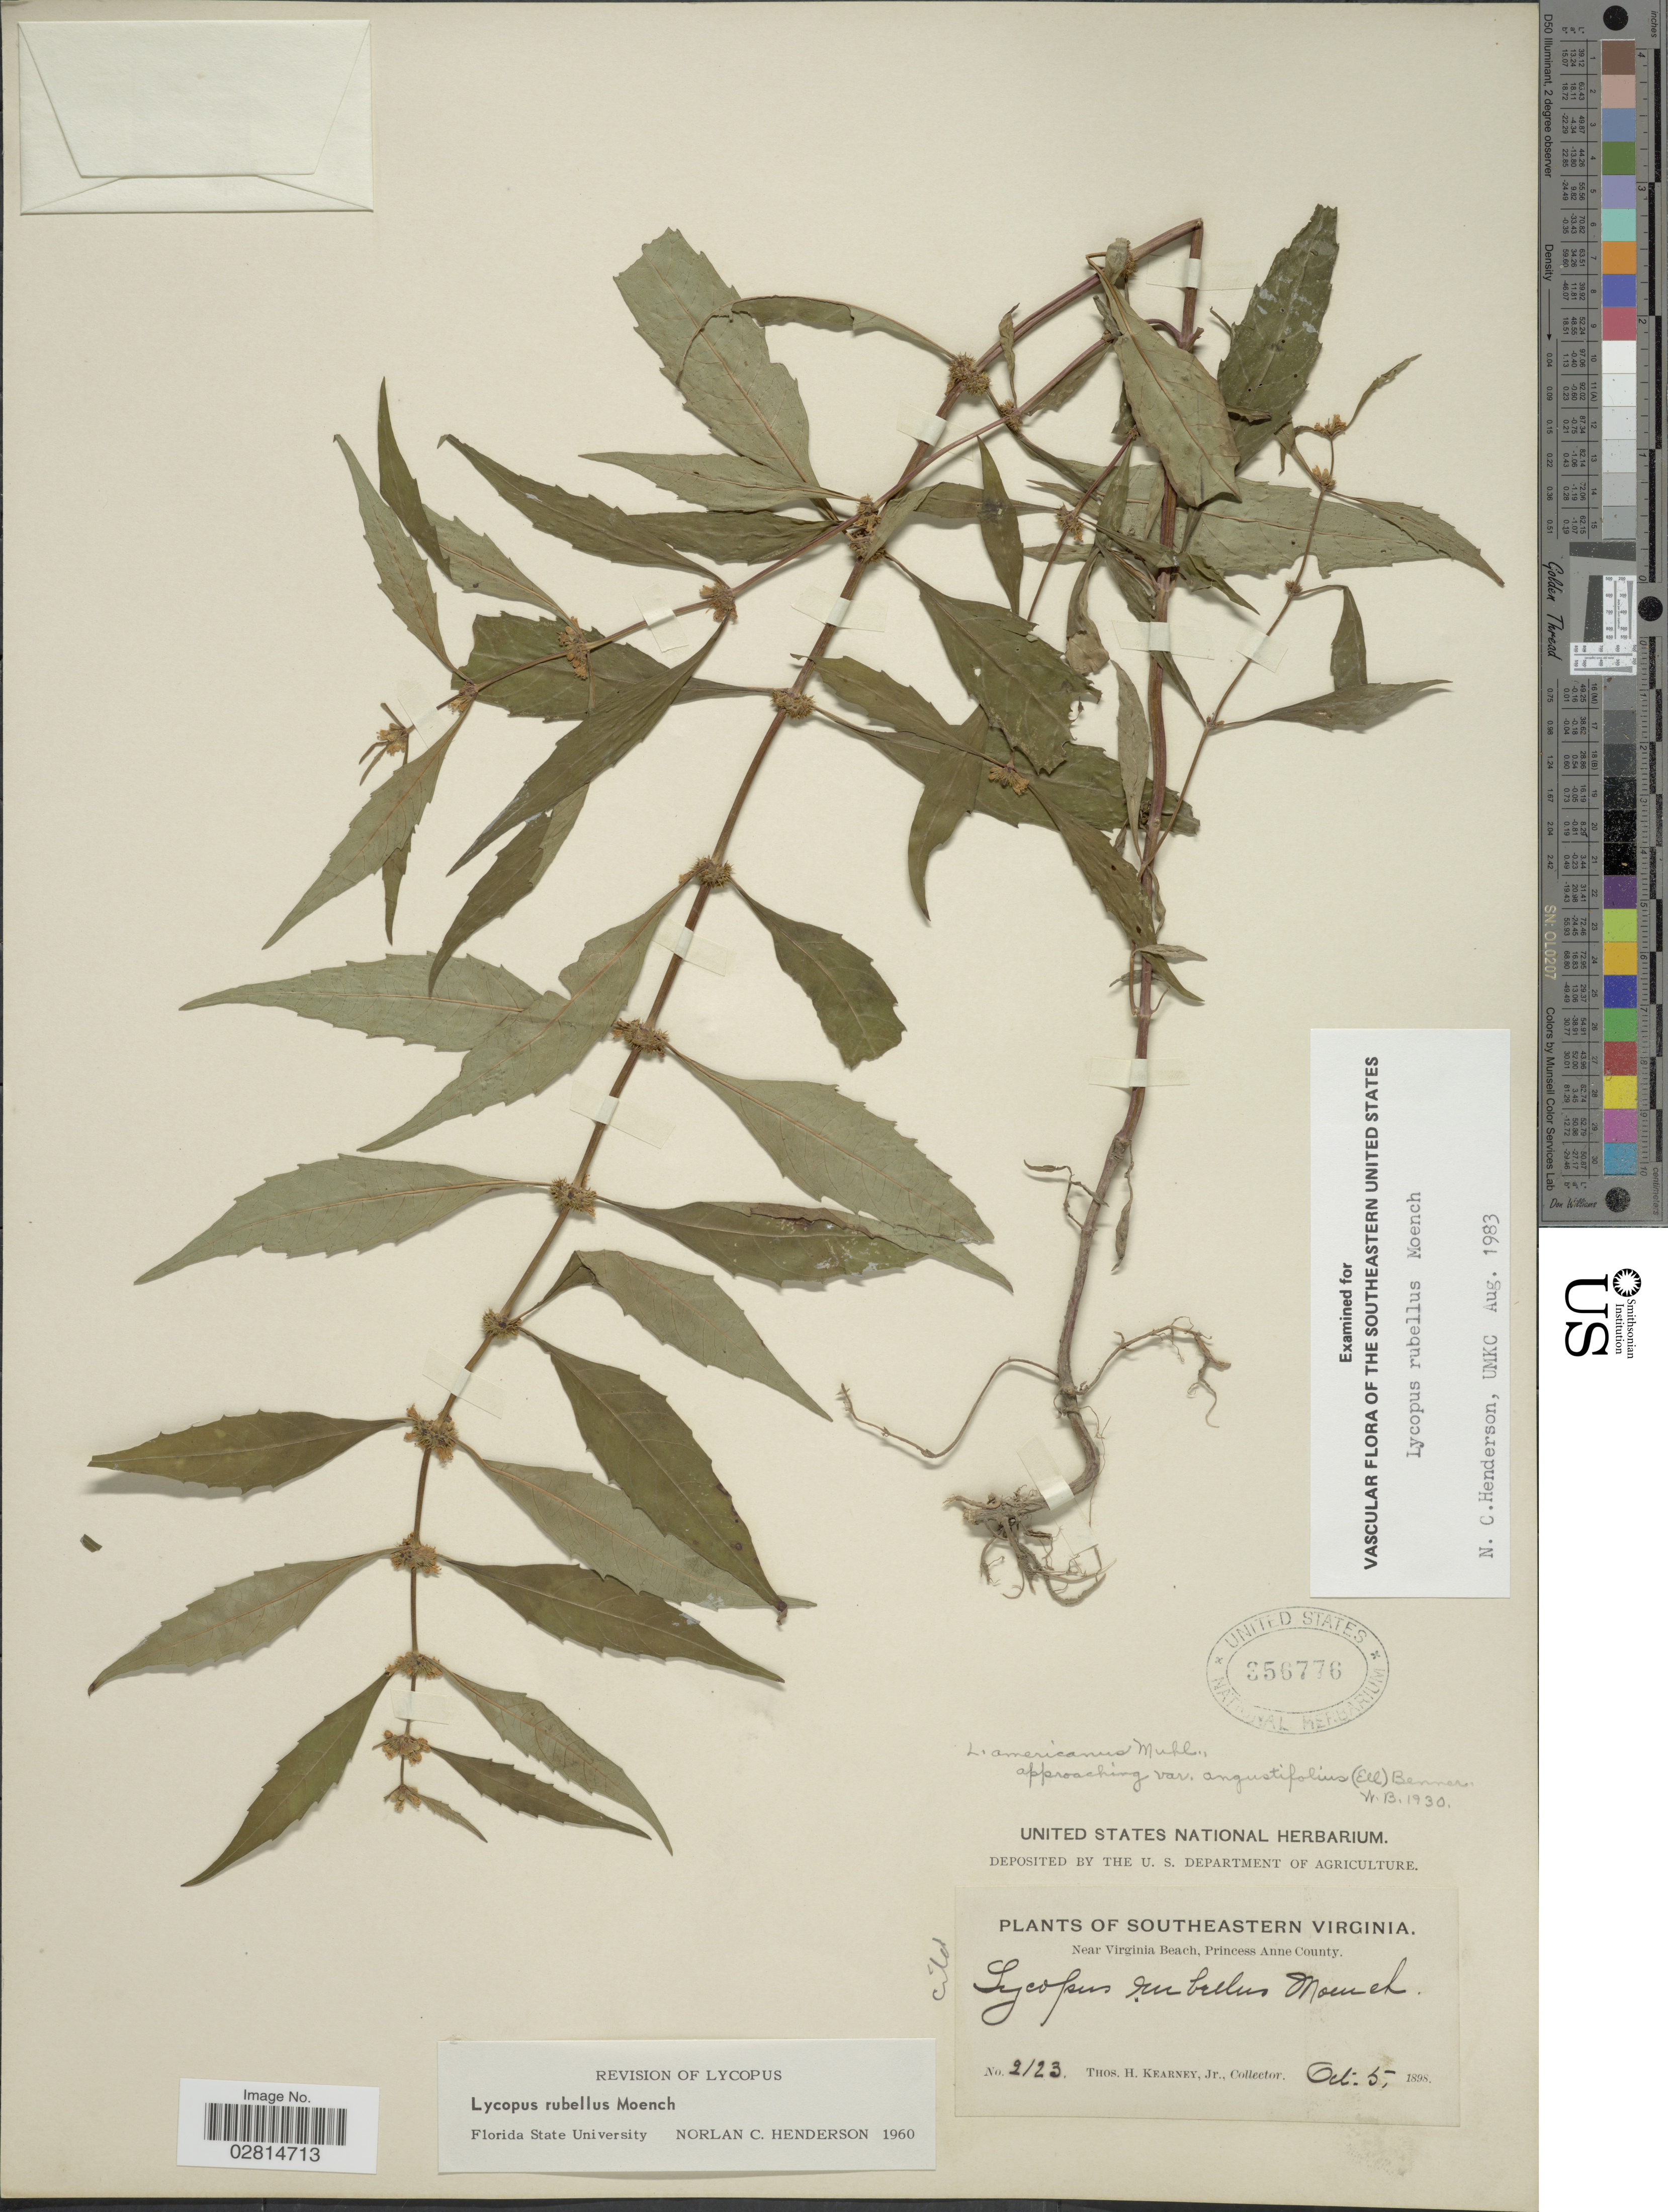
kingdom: Plantae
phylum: Tracheophyta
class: Magnoliopsida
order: Lamiales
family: Lamiaceae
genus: Lycopus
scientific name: Lycopus rubellus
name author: Moench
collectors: T. H. Kearney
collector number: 2123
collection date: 1898-10-05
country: United States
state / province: Virginia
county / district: City of Virginia Beach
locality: Southeastern Virginia. Near Virginia Beach, Princess Anne (=historic county name) County.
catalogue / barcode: US 356776